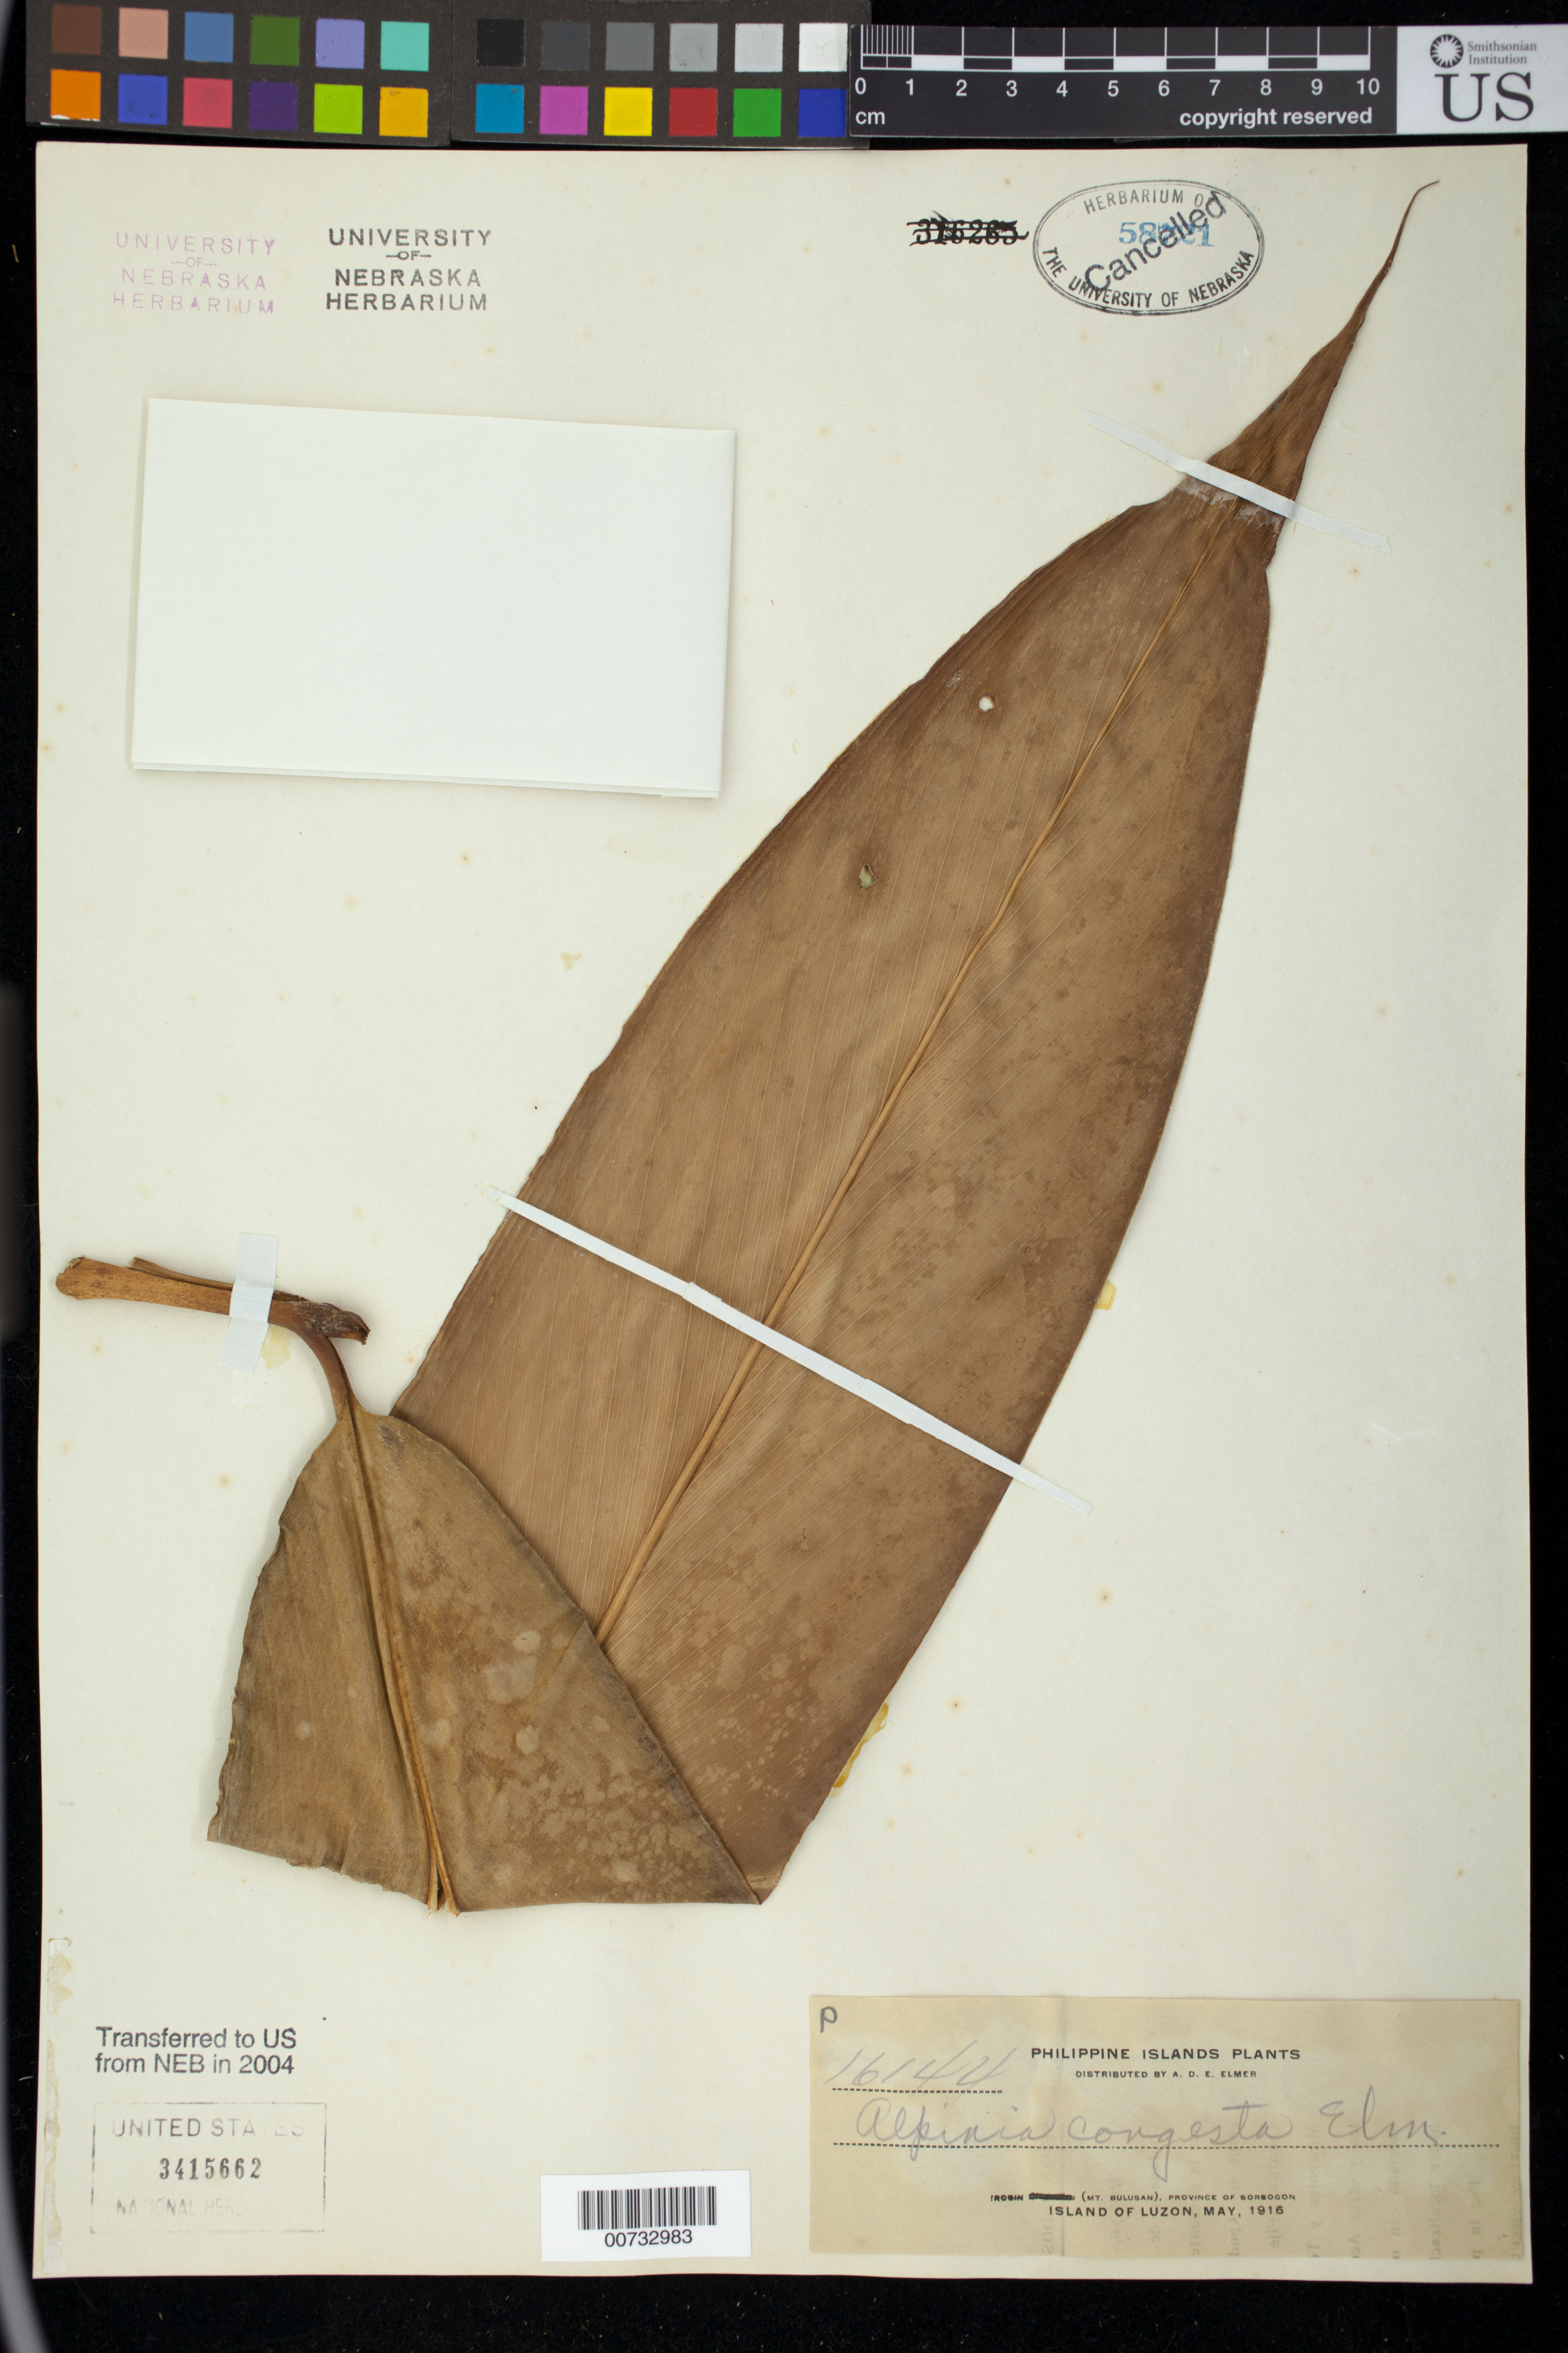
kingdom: Plantae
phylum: Tracheophyta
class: Liliopsida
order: Zingiberales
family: Zingiberaceae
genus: Alpinia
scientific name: Alpinia congesta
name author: Elmer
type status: Type Collection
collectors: A. D. E. Elmer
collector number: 16144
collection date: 1916-05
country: Philippines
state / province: Bicol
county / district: Sorsogon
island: Luzon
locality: Irosin (Mt Bulusan)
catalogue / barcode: US 3415662